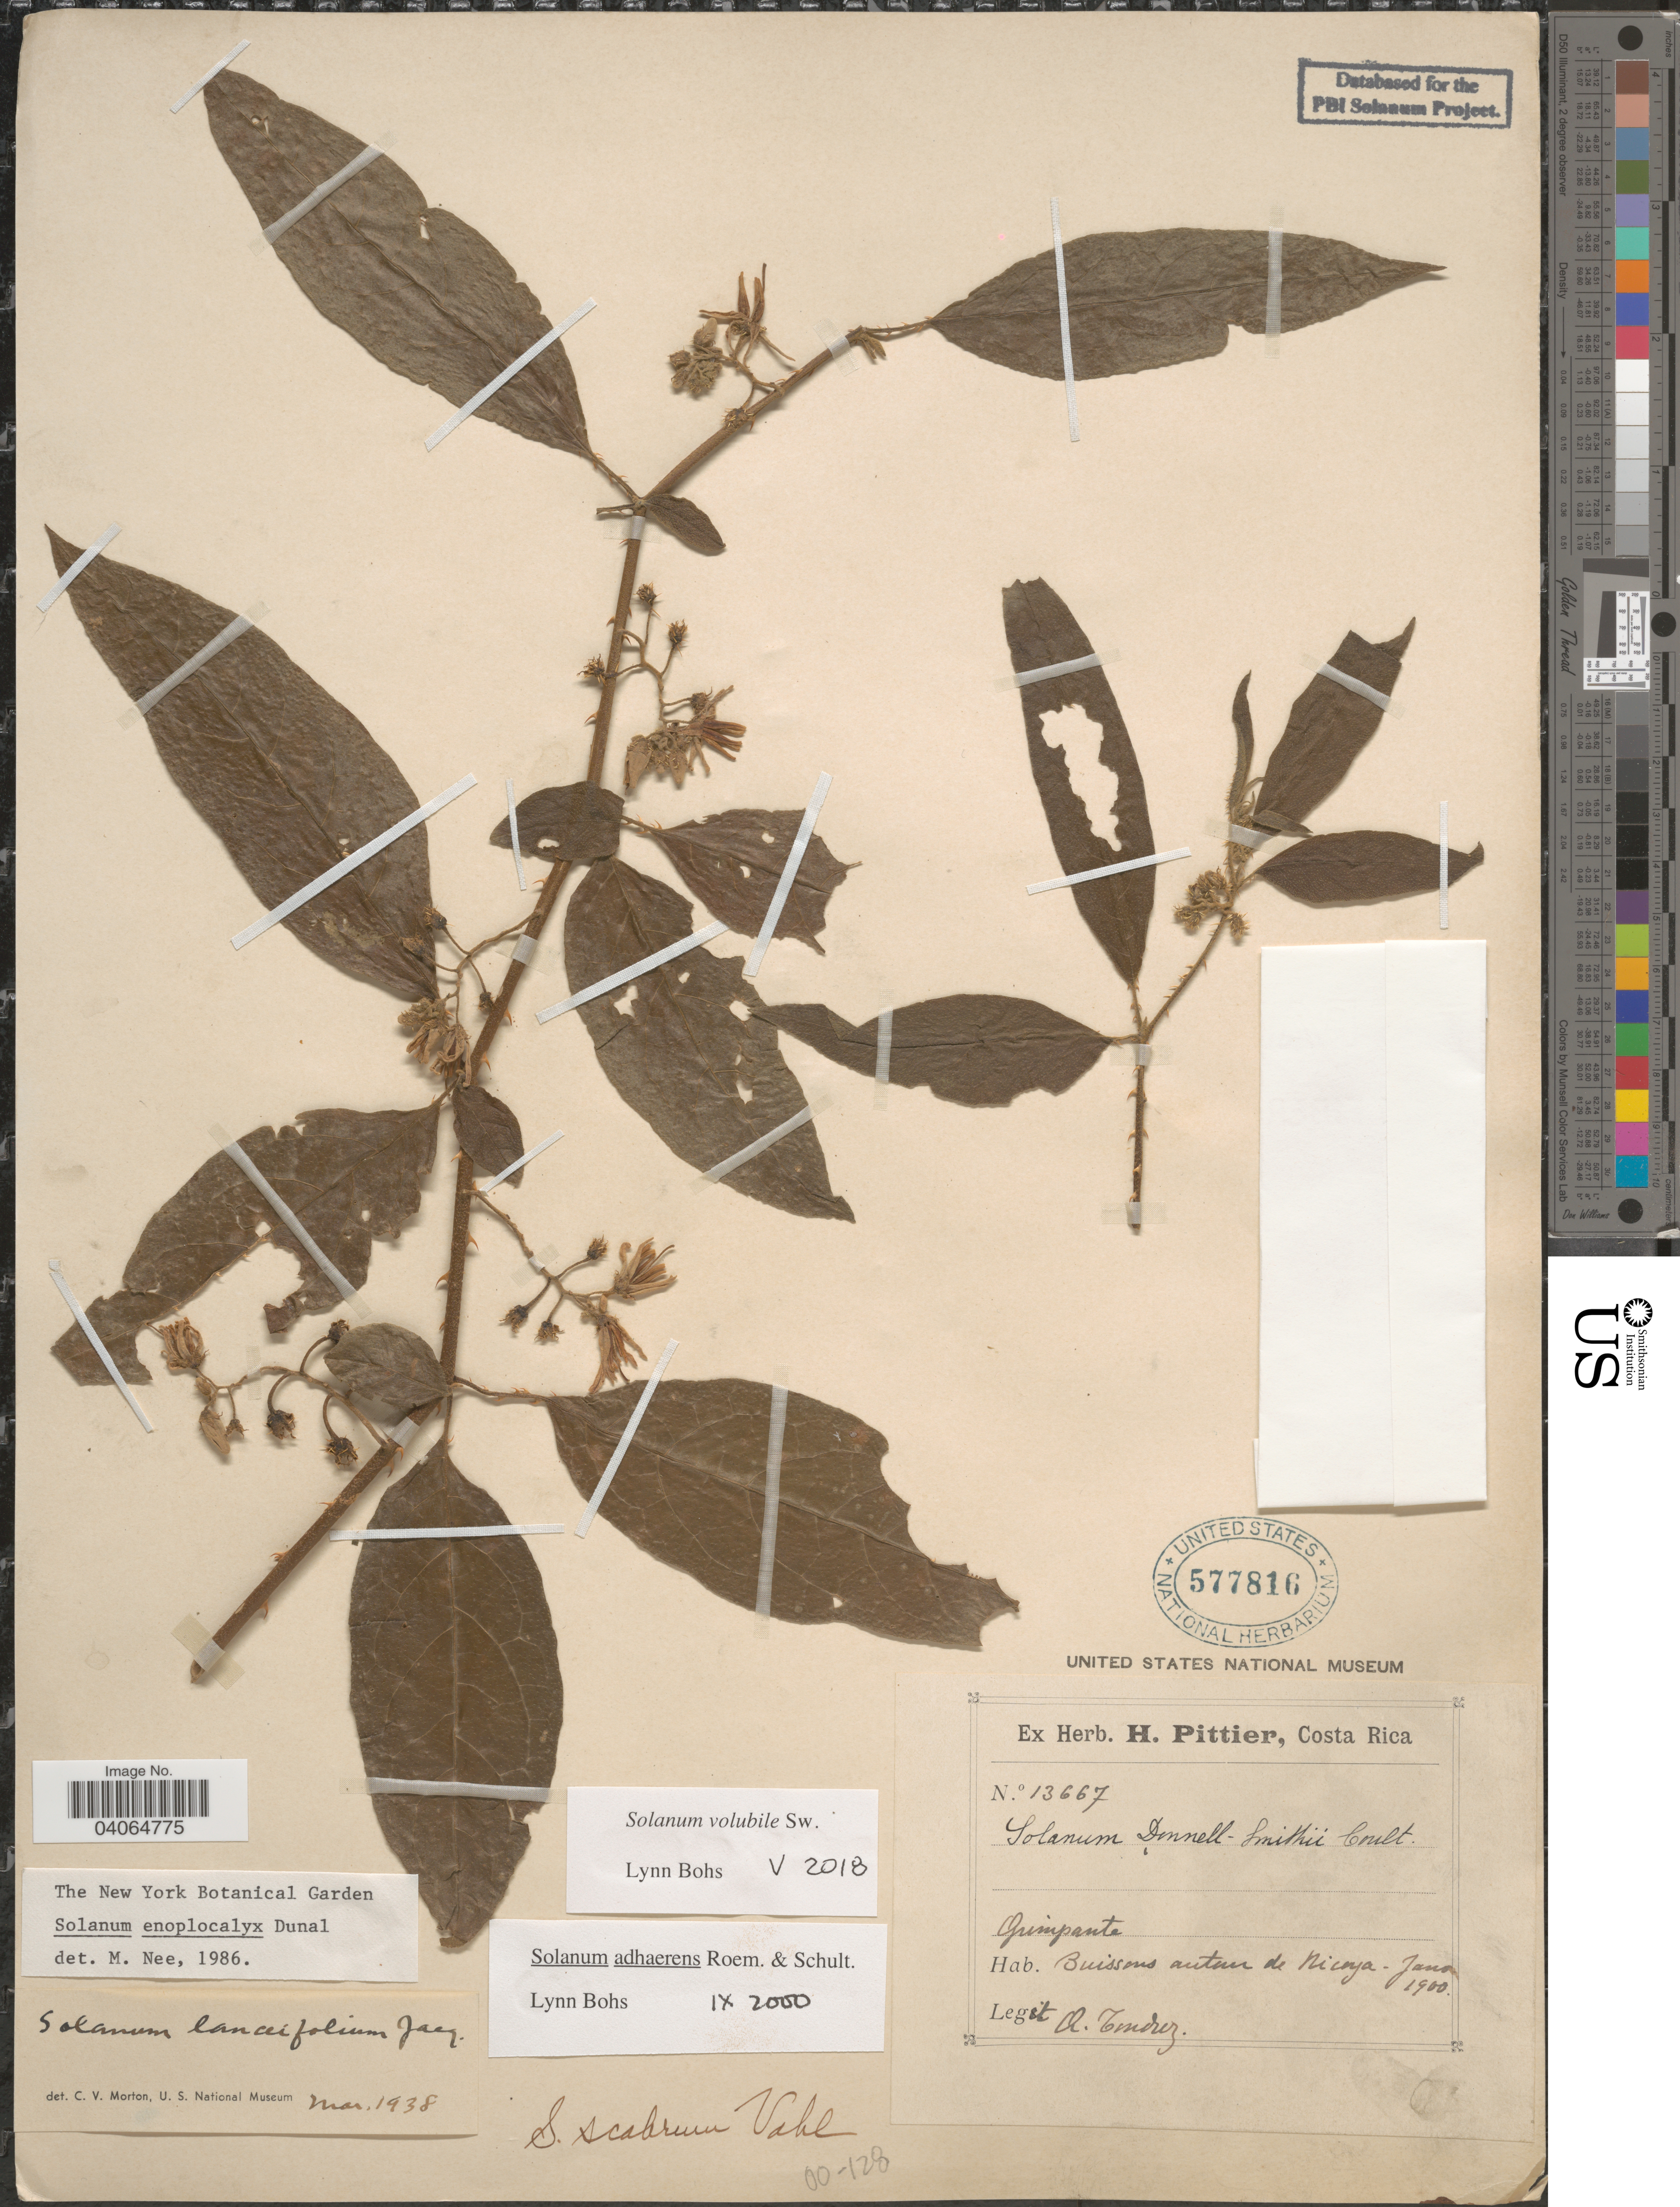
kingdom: Plantae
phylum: Tracheophyta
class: Magnoliopsida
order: Solanales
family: Solanaceae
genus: Solanum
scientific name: Solanum volubile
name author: Sw.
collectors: A. Tonduz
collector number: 13667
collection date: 1900-01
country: Costa Rica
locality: Buissons auteu de Nicoya.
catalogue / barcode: US 577816